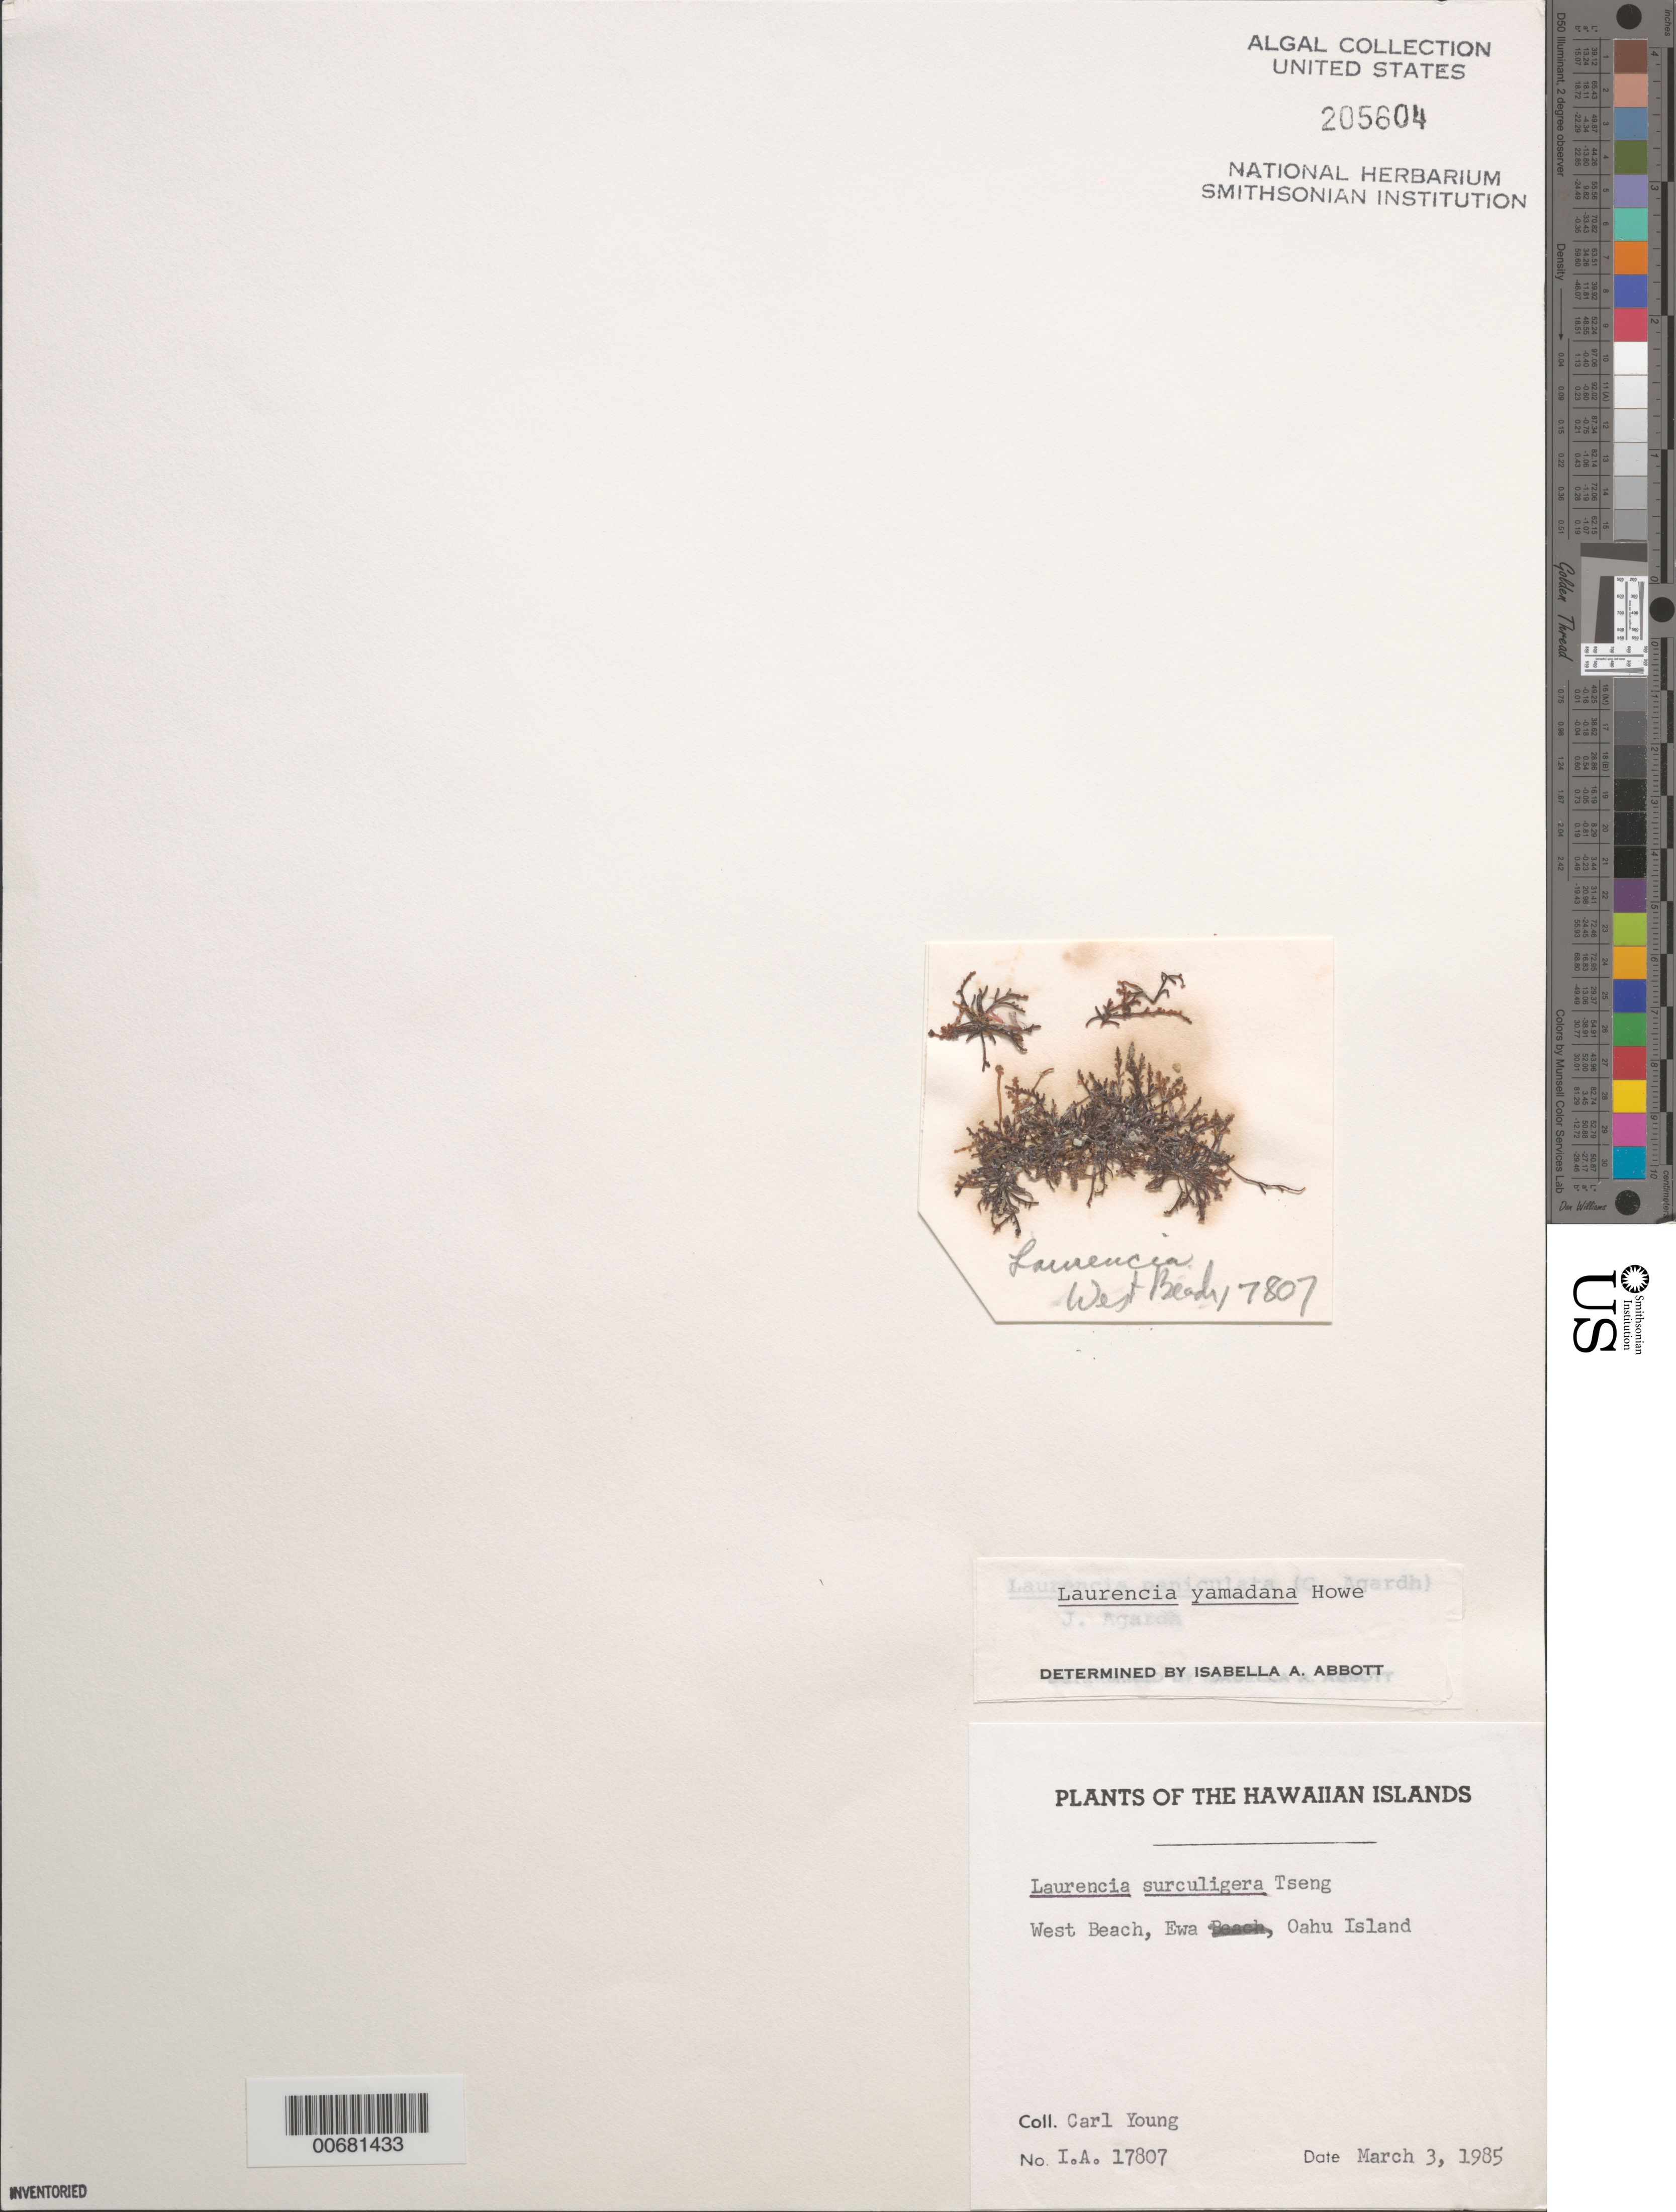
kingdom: Plantae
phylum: Rhodophyta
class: Florideophyceae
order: Ceramiales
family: Rhodomelaceae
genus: Palisada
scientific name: Palisada yamadana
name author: (M. Howe) K.W. Nam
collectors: C. Young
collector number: IAA 17807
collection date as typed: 03 Mar 1985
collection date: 1985-03-03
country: United States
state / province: Hawaii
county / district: Honolulu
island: Oahu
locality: Ewa [Beach], West Beach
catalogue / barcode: US 205604